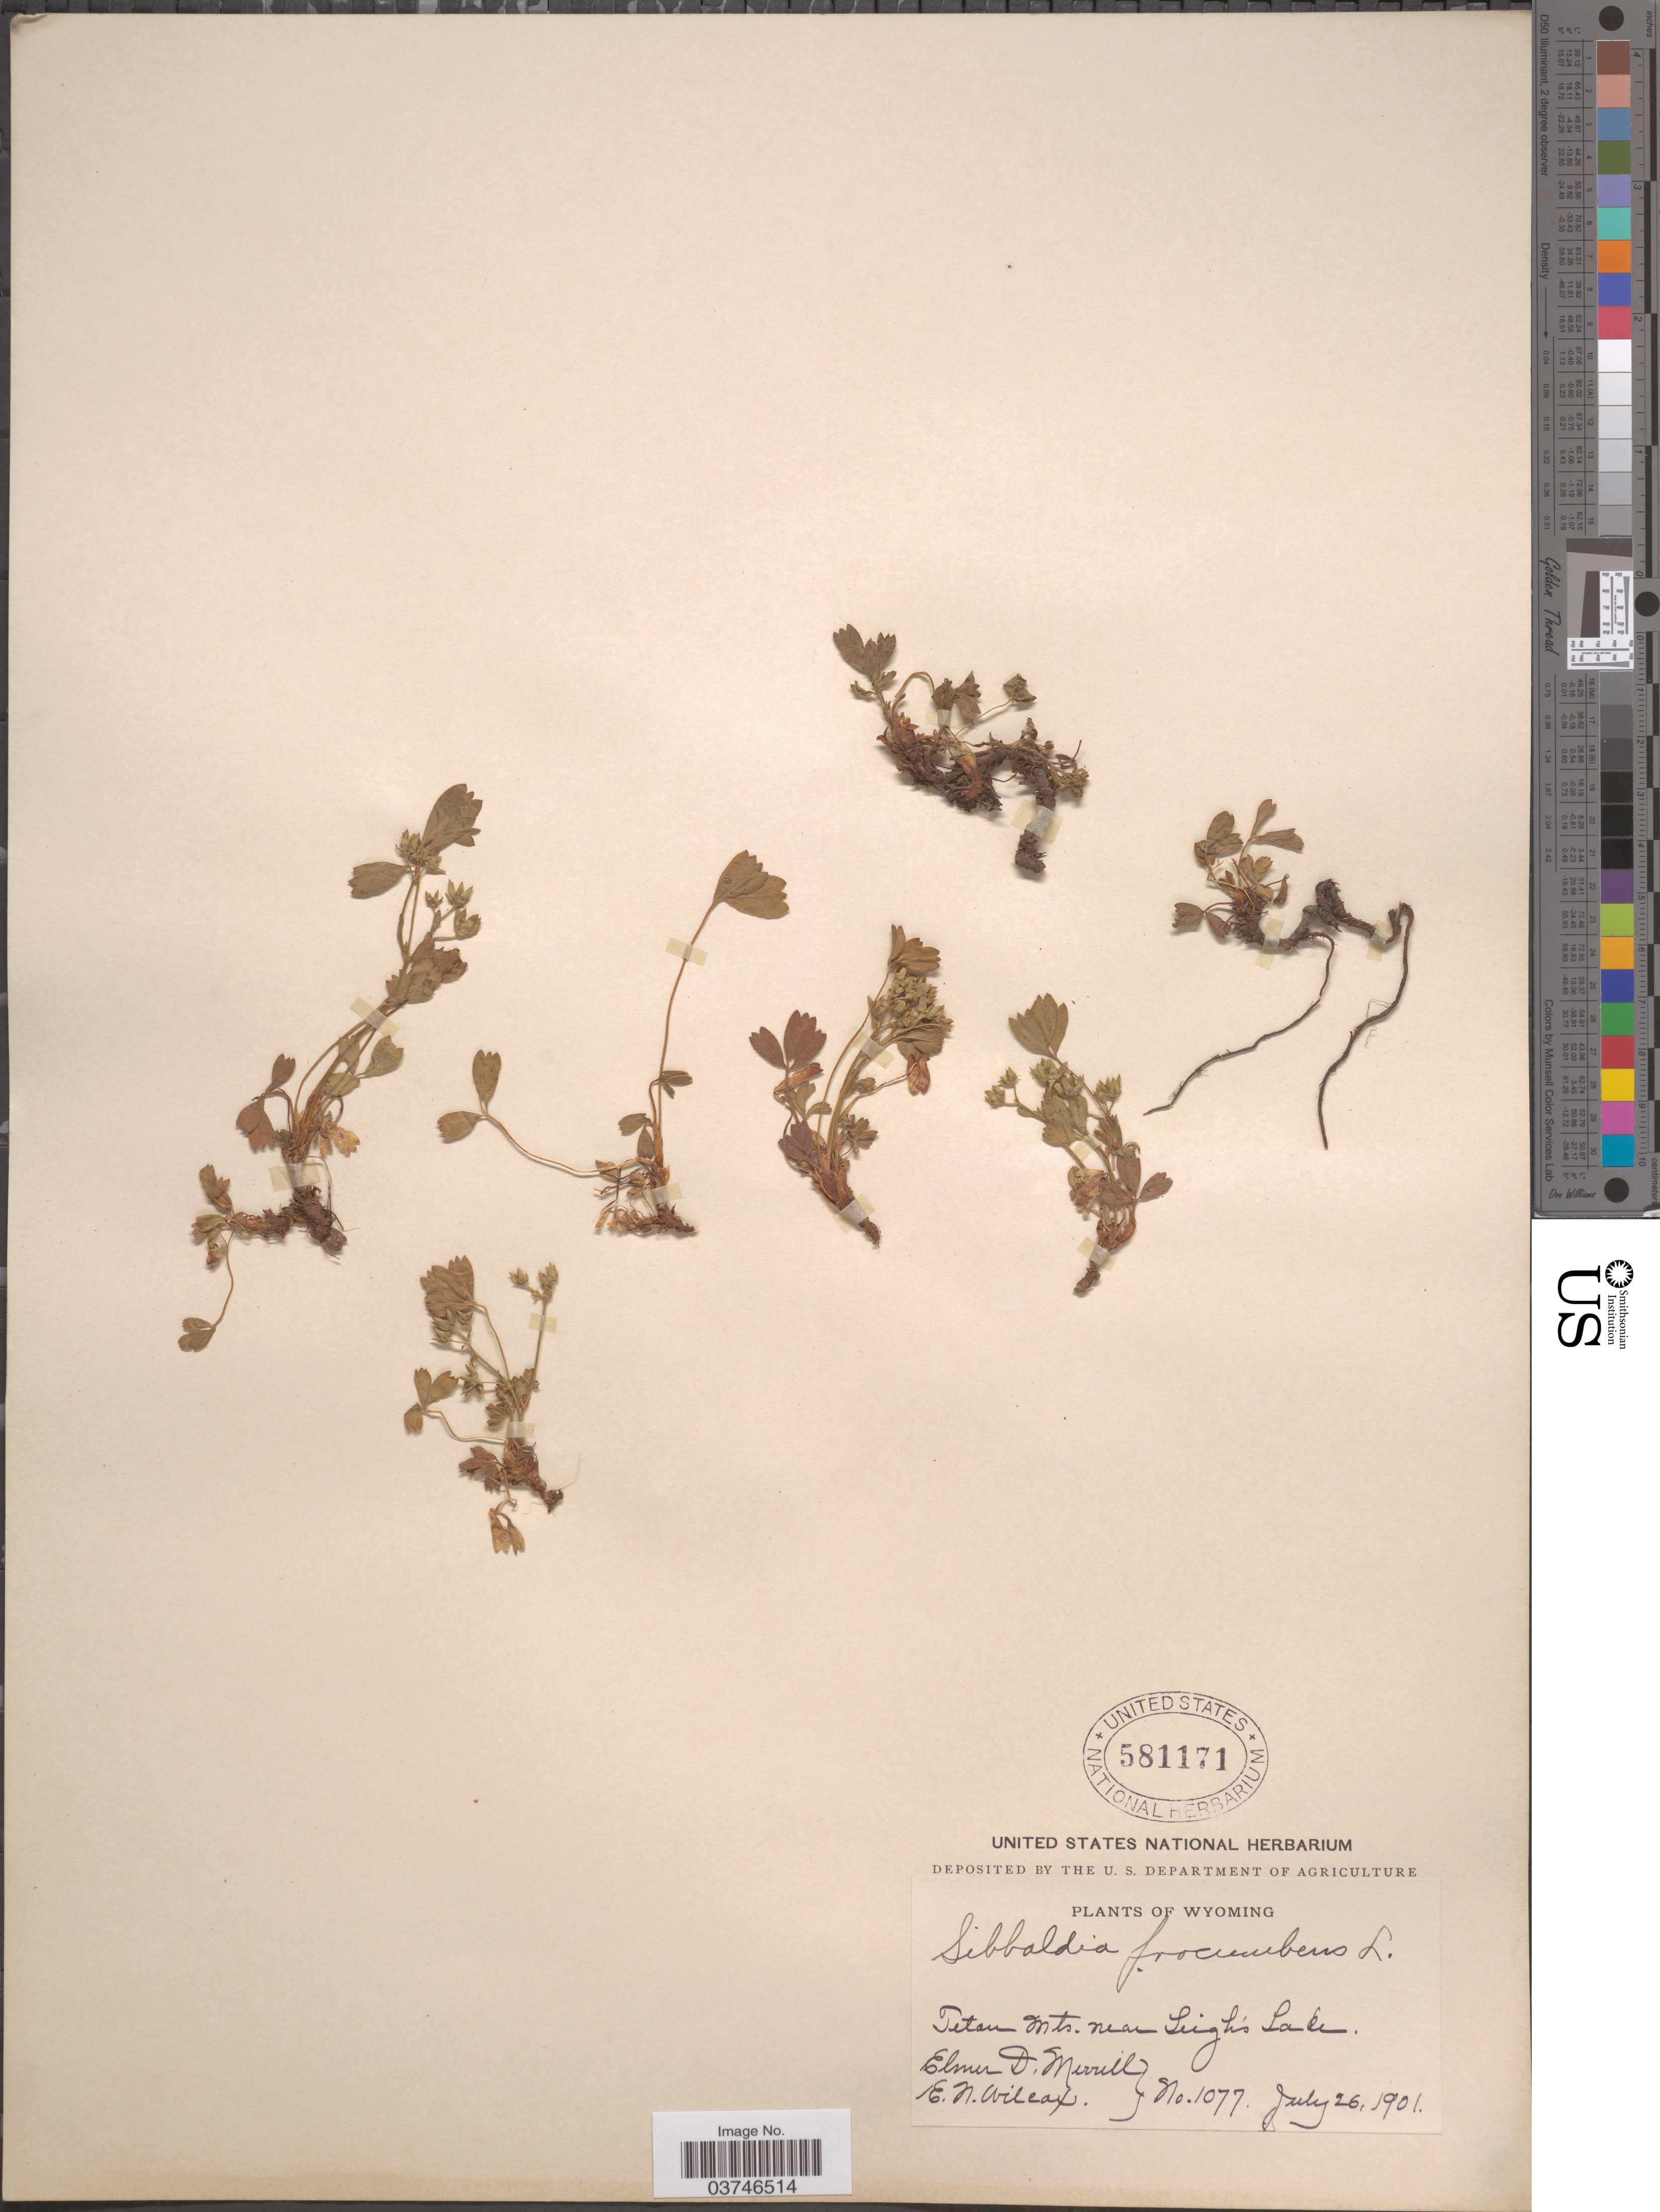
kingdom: Plantae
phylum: Tracheophyta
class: Magnoliopsida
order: Rosales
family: Rosaceae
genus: Sibbaldia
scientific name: Sibbaldia procumbens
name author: L.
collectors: E. D. Merrill & E. Wilcox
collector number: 1077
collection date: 1901-07-26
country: United States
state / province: Wyoming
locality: Teton Mts. near Leigh's Lake.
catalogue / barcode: US 581171